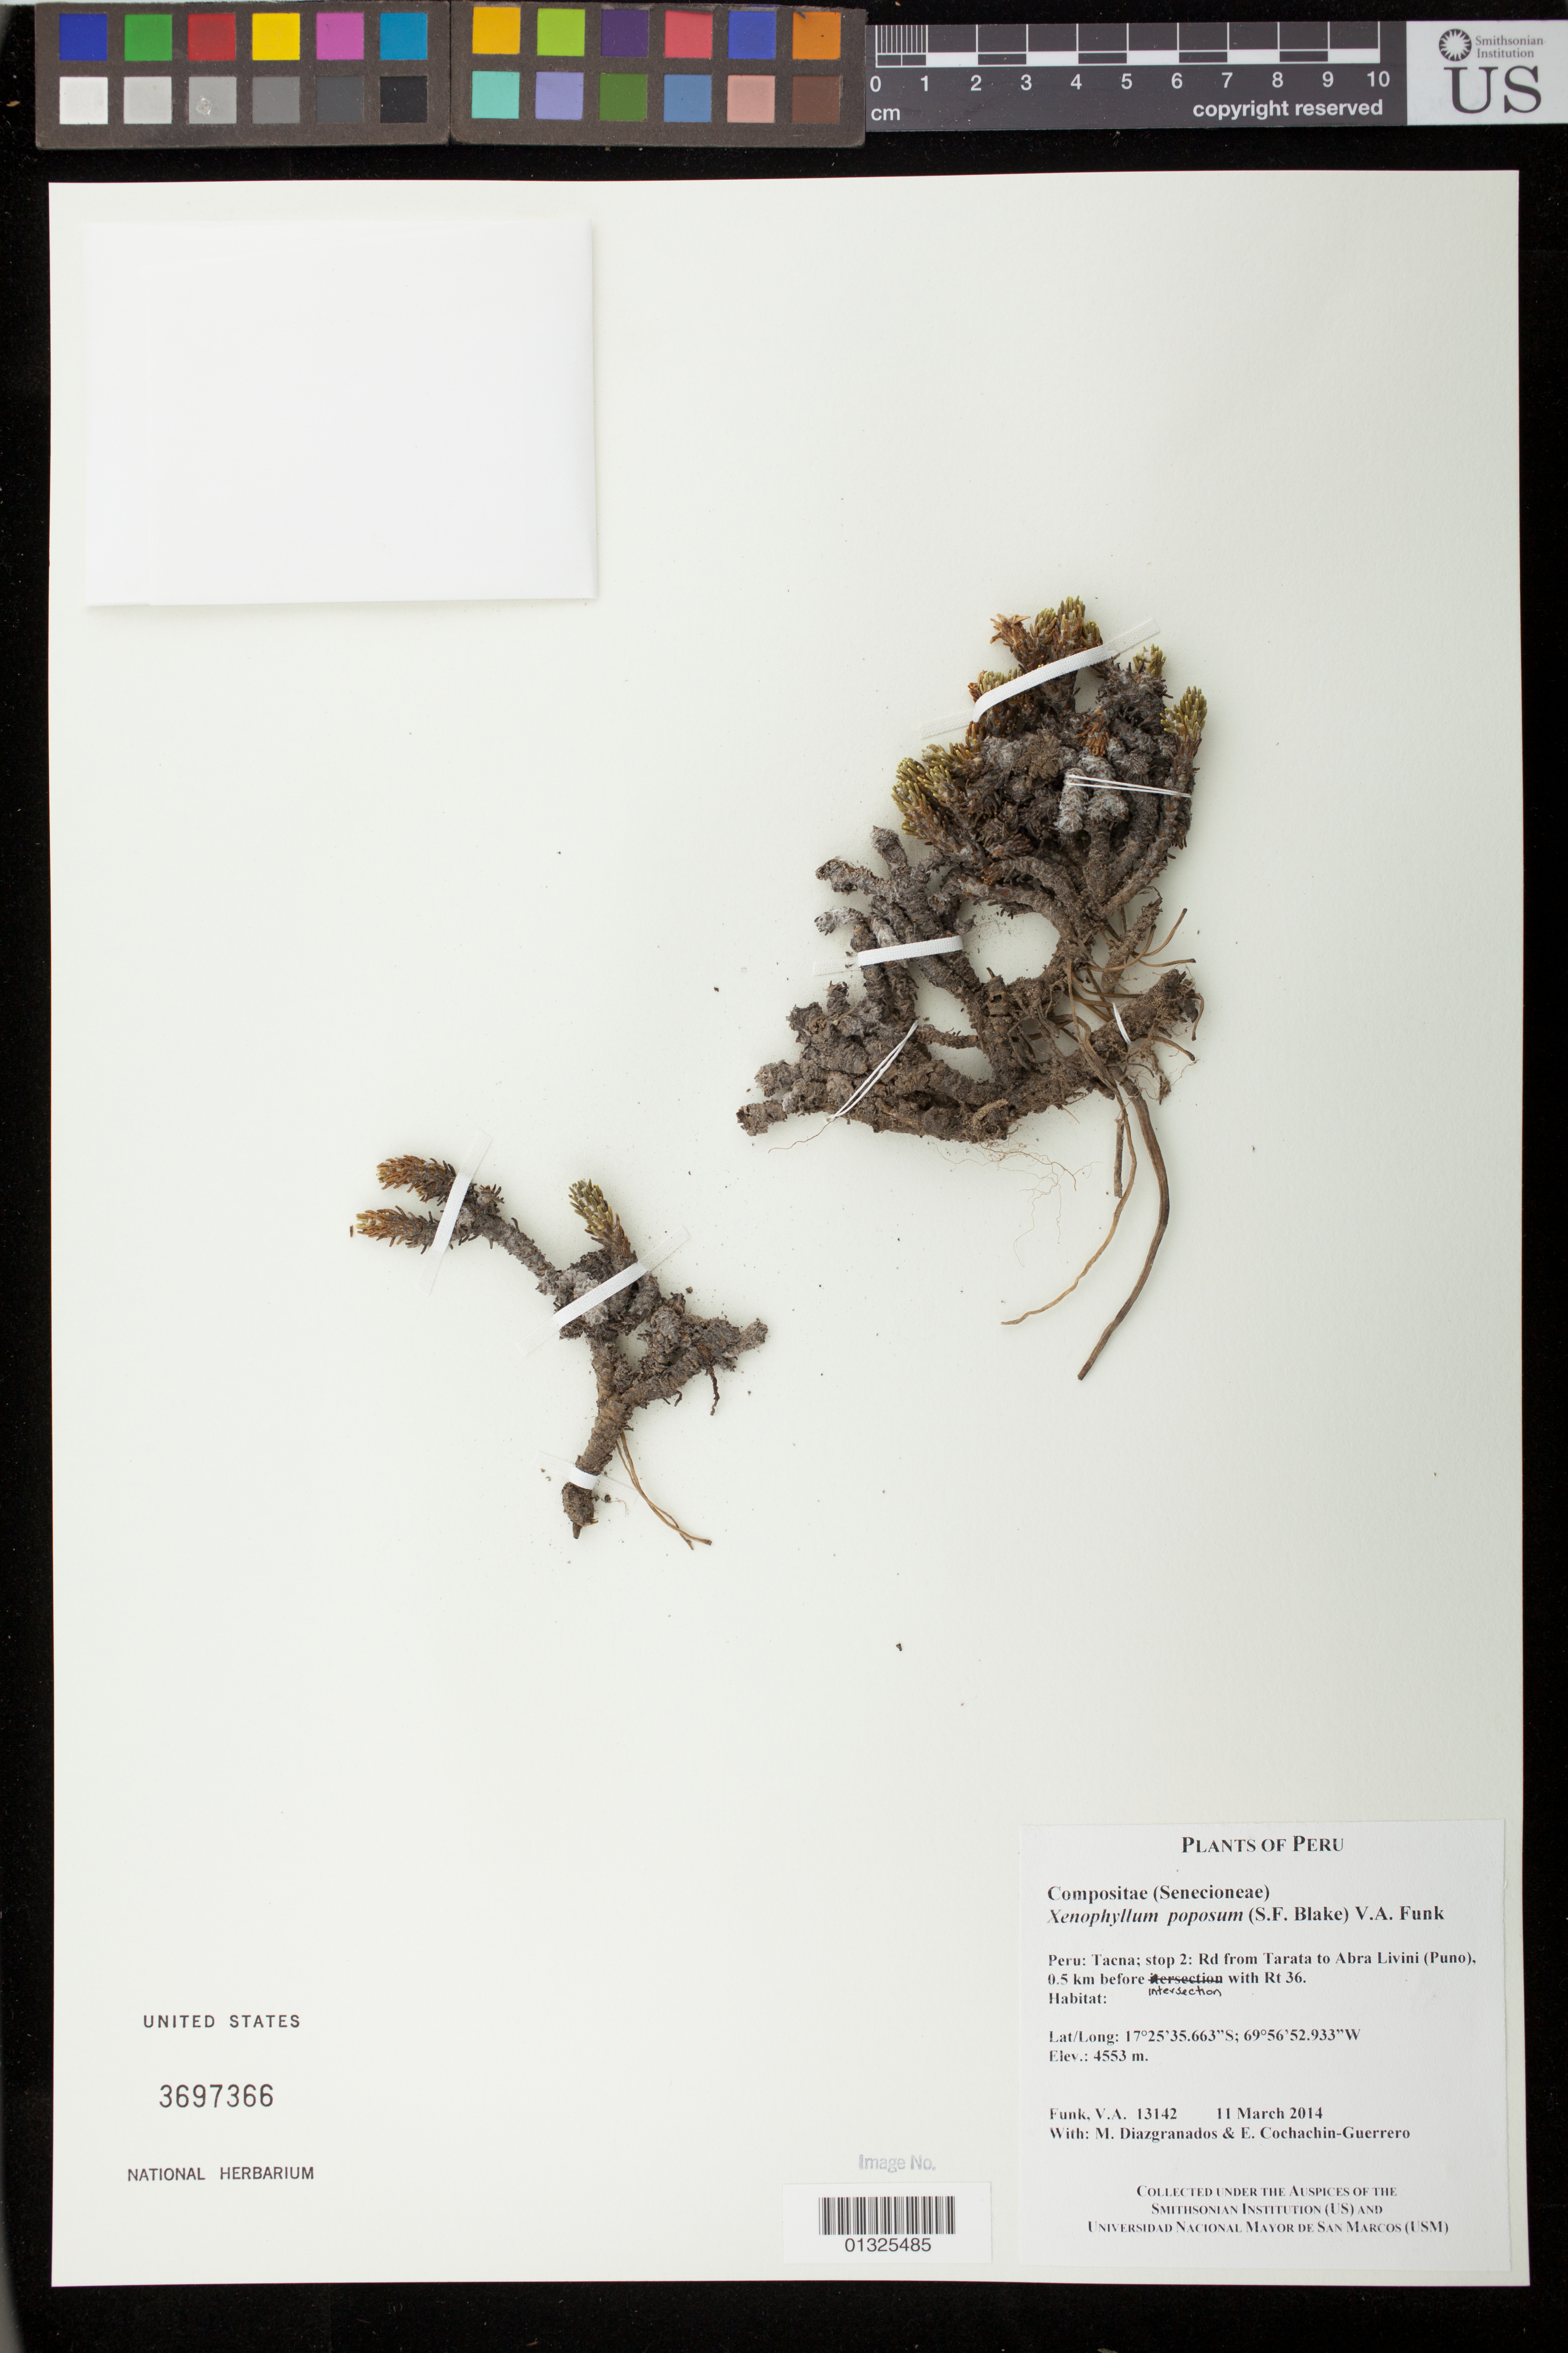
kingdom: Plantae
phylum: Tracheophyta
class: Magnoliopsida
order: Asterales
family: Asteraceae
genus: Xenophyllum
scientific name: Xenophyllum poposum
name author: (Phil.) V.A. Funk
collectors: M. Diazgranados C. & E. Cochachin Guerrero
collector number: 13142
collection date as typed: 11 March 2014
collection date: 2014-03-11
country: Peru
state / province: Tacna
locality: Road from Tarata to Abra livini (Puno), 0.5 km before intersection with Rt 36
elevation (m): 4553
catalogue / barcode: US 3697366